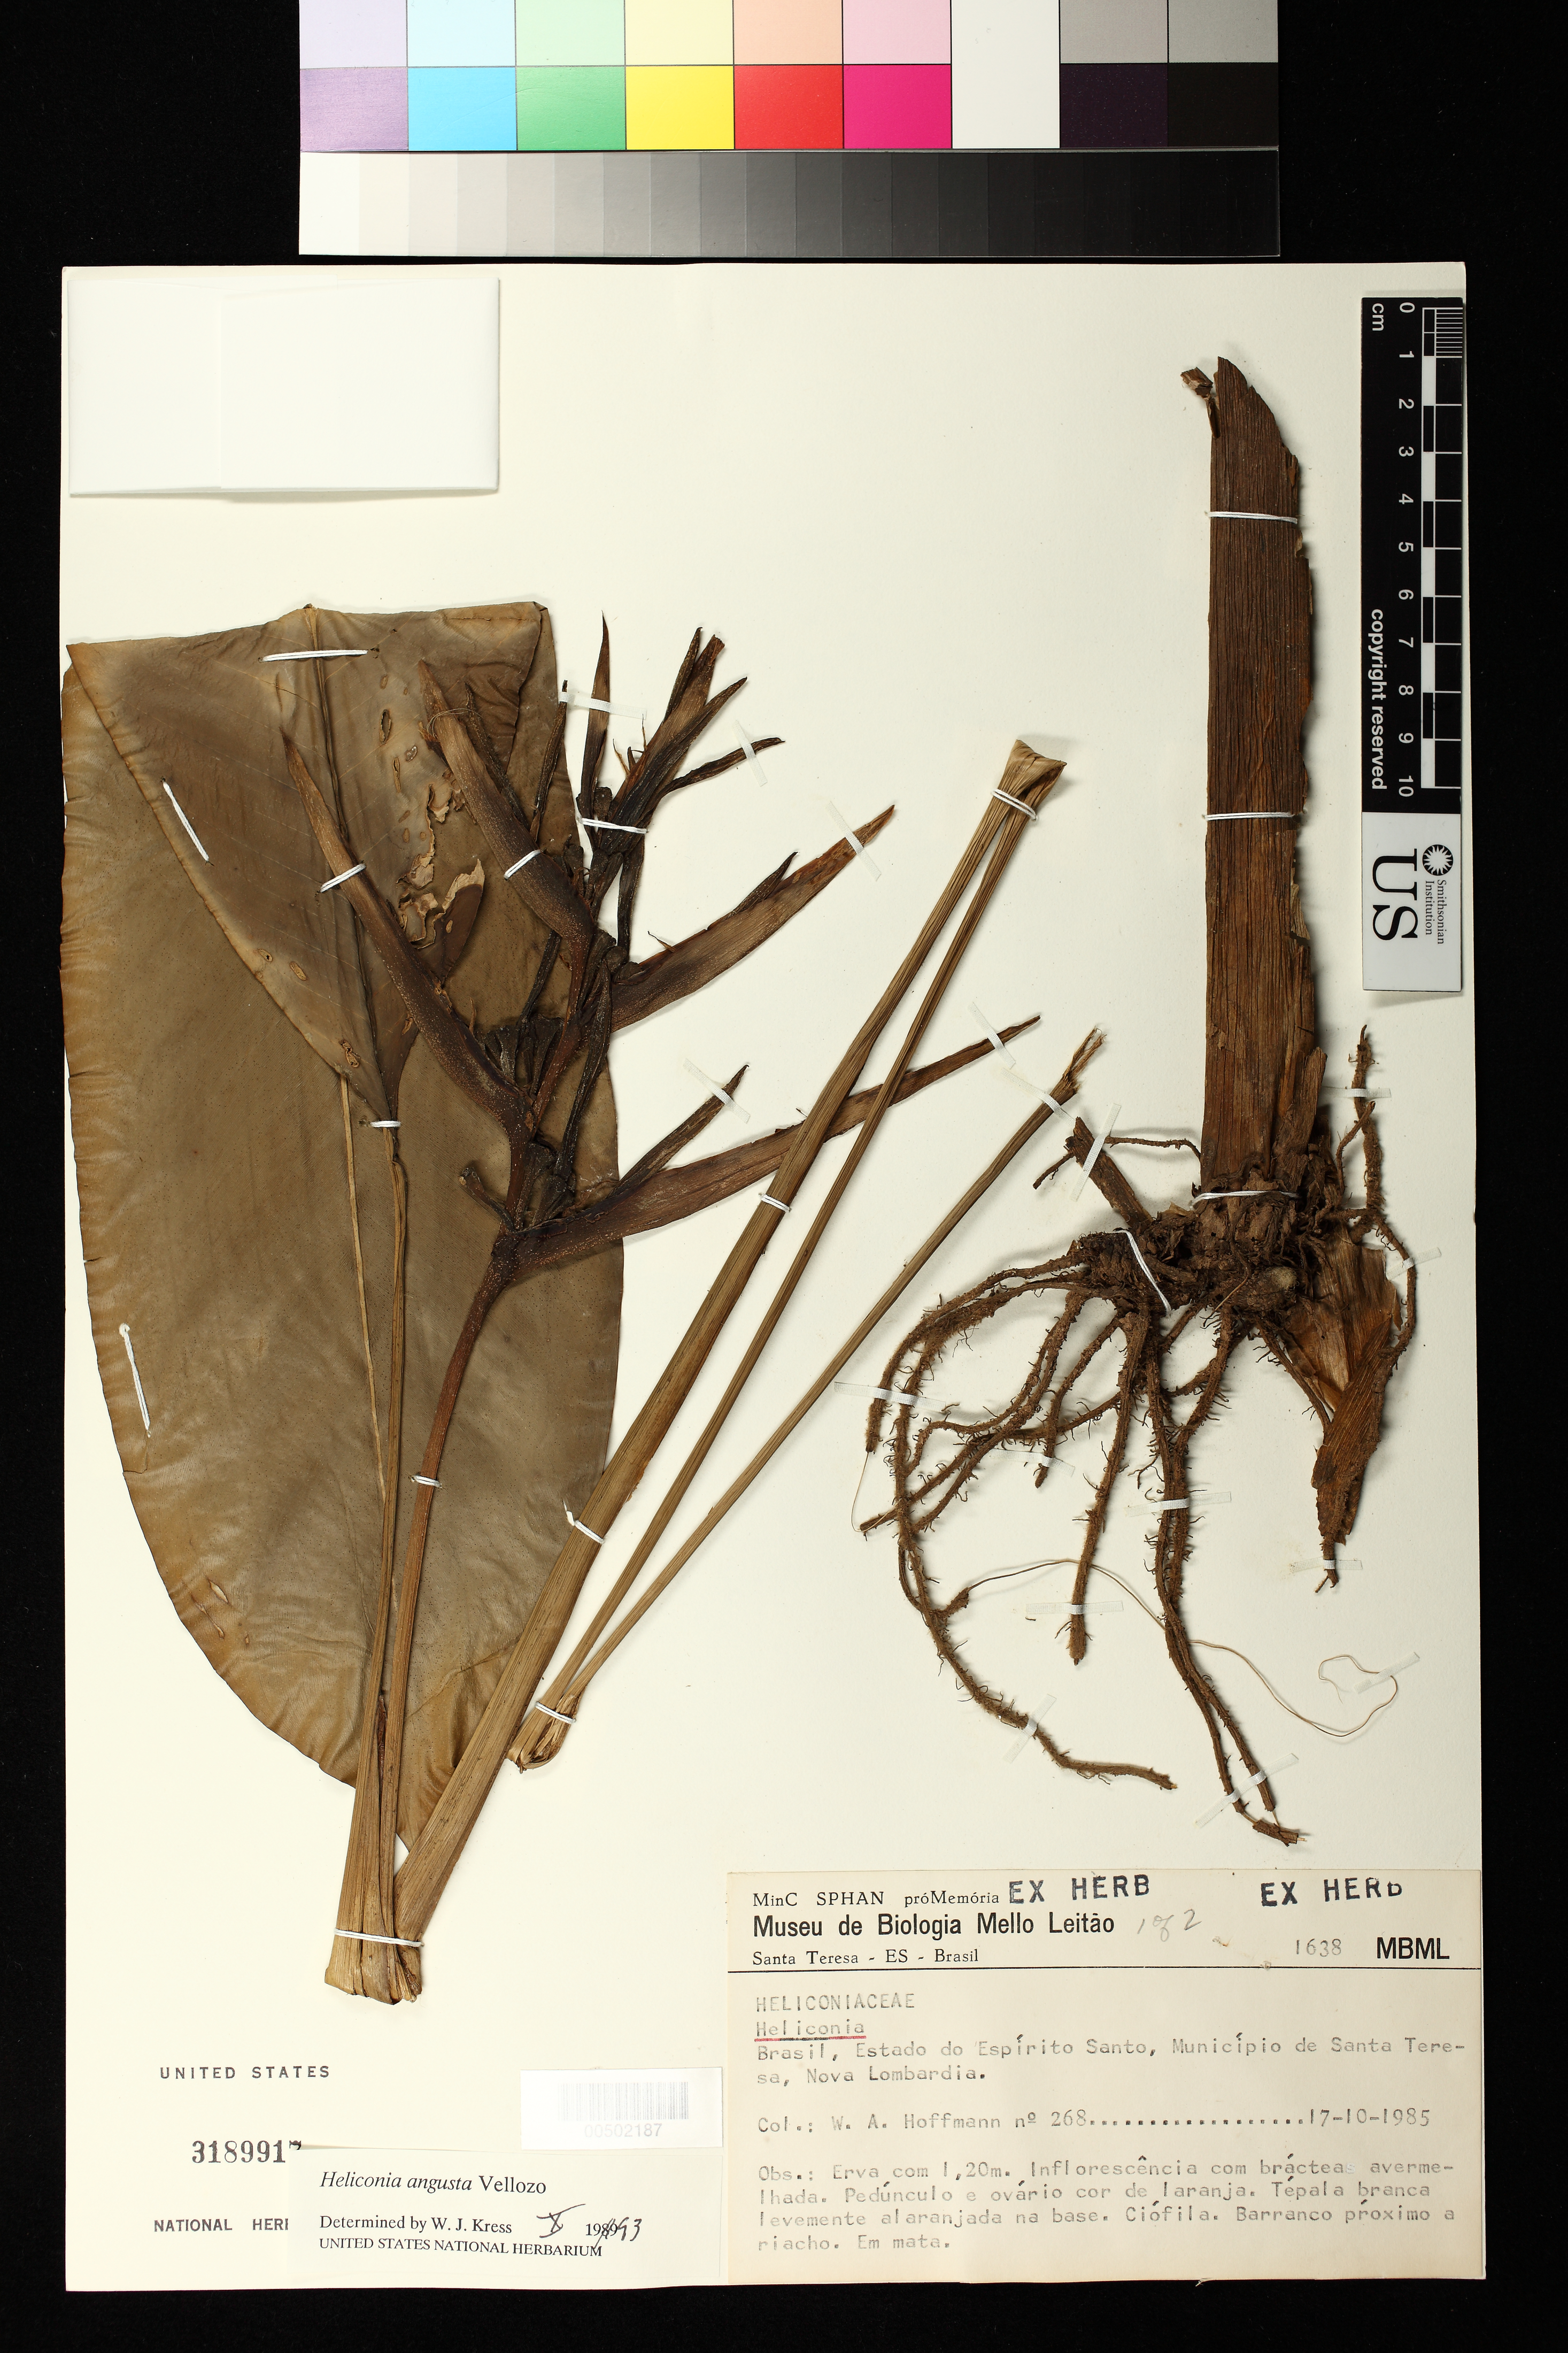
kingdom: Plantae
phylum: Tracheophyta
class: Liliopsida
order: Zingiberales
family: Heliconiaceae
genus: Heliconia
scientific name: Heliconia angusta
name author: Vell.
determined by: Kress, W. J., (US), Smithsonian Institution - National Museum of Natural History (UNITED STATES)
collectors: W. Hoffman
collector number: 268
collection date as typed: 17 Oct 1985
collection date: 1985-10-17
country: Brazil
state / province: Espírito Santo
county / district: Santa Teresa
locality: Nova lombardia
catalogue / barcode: US 3189917